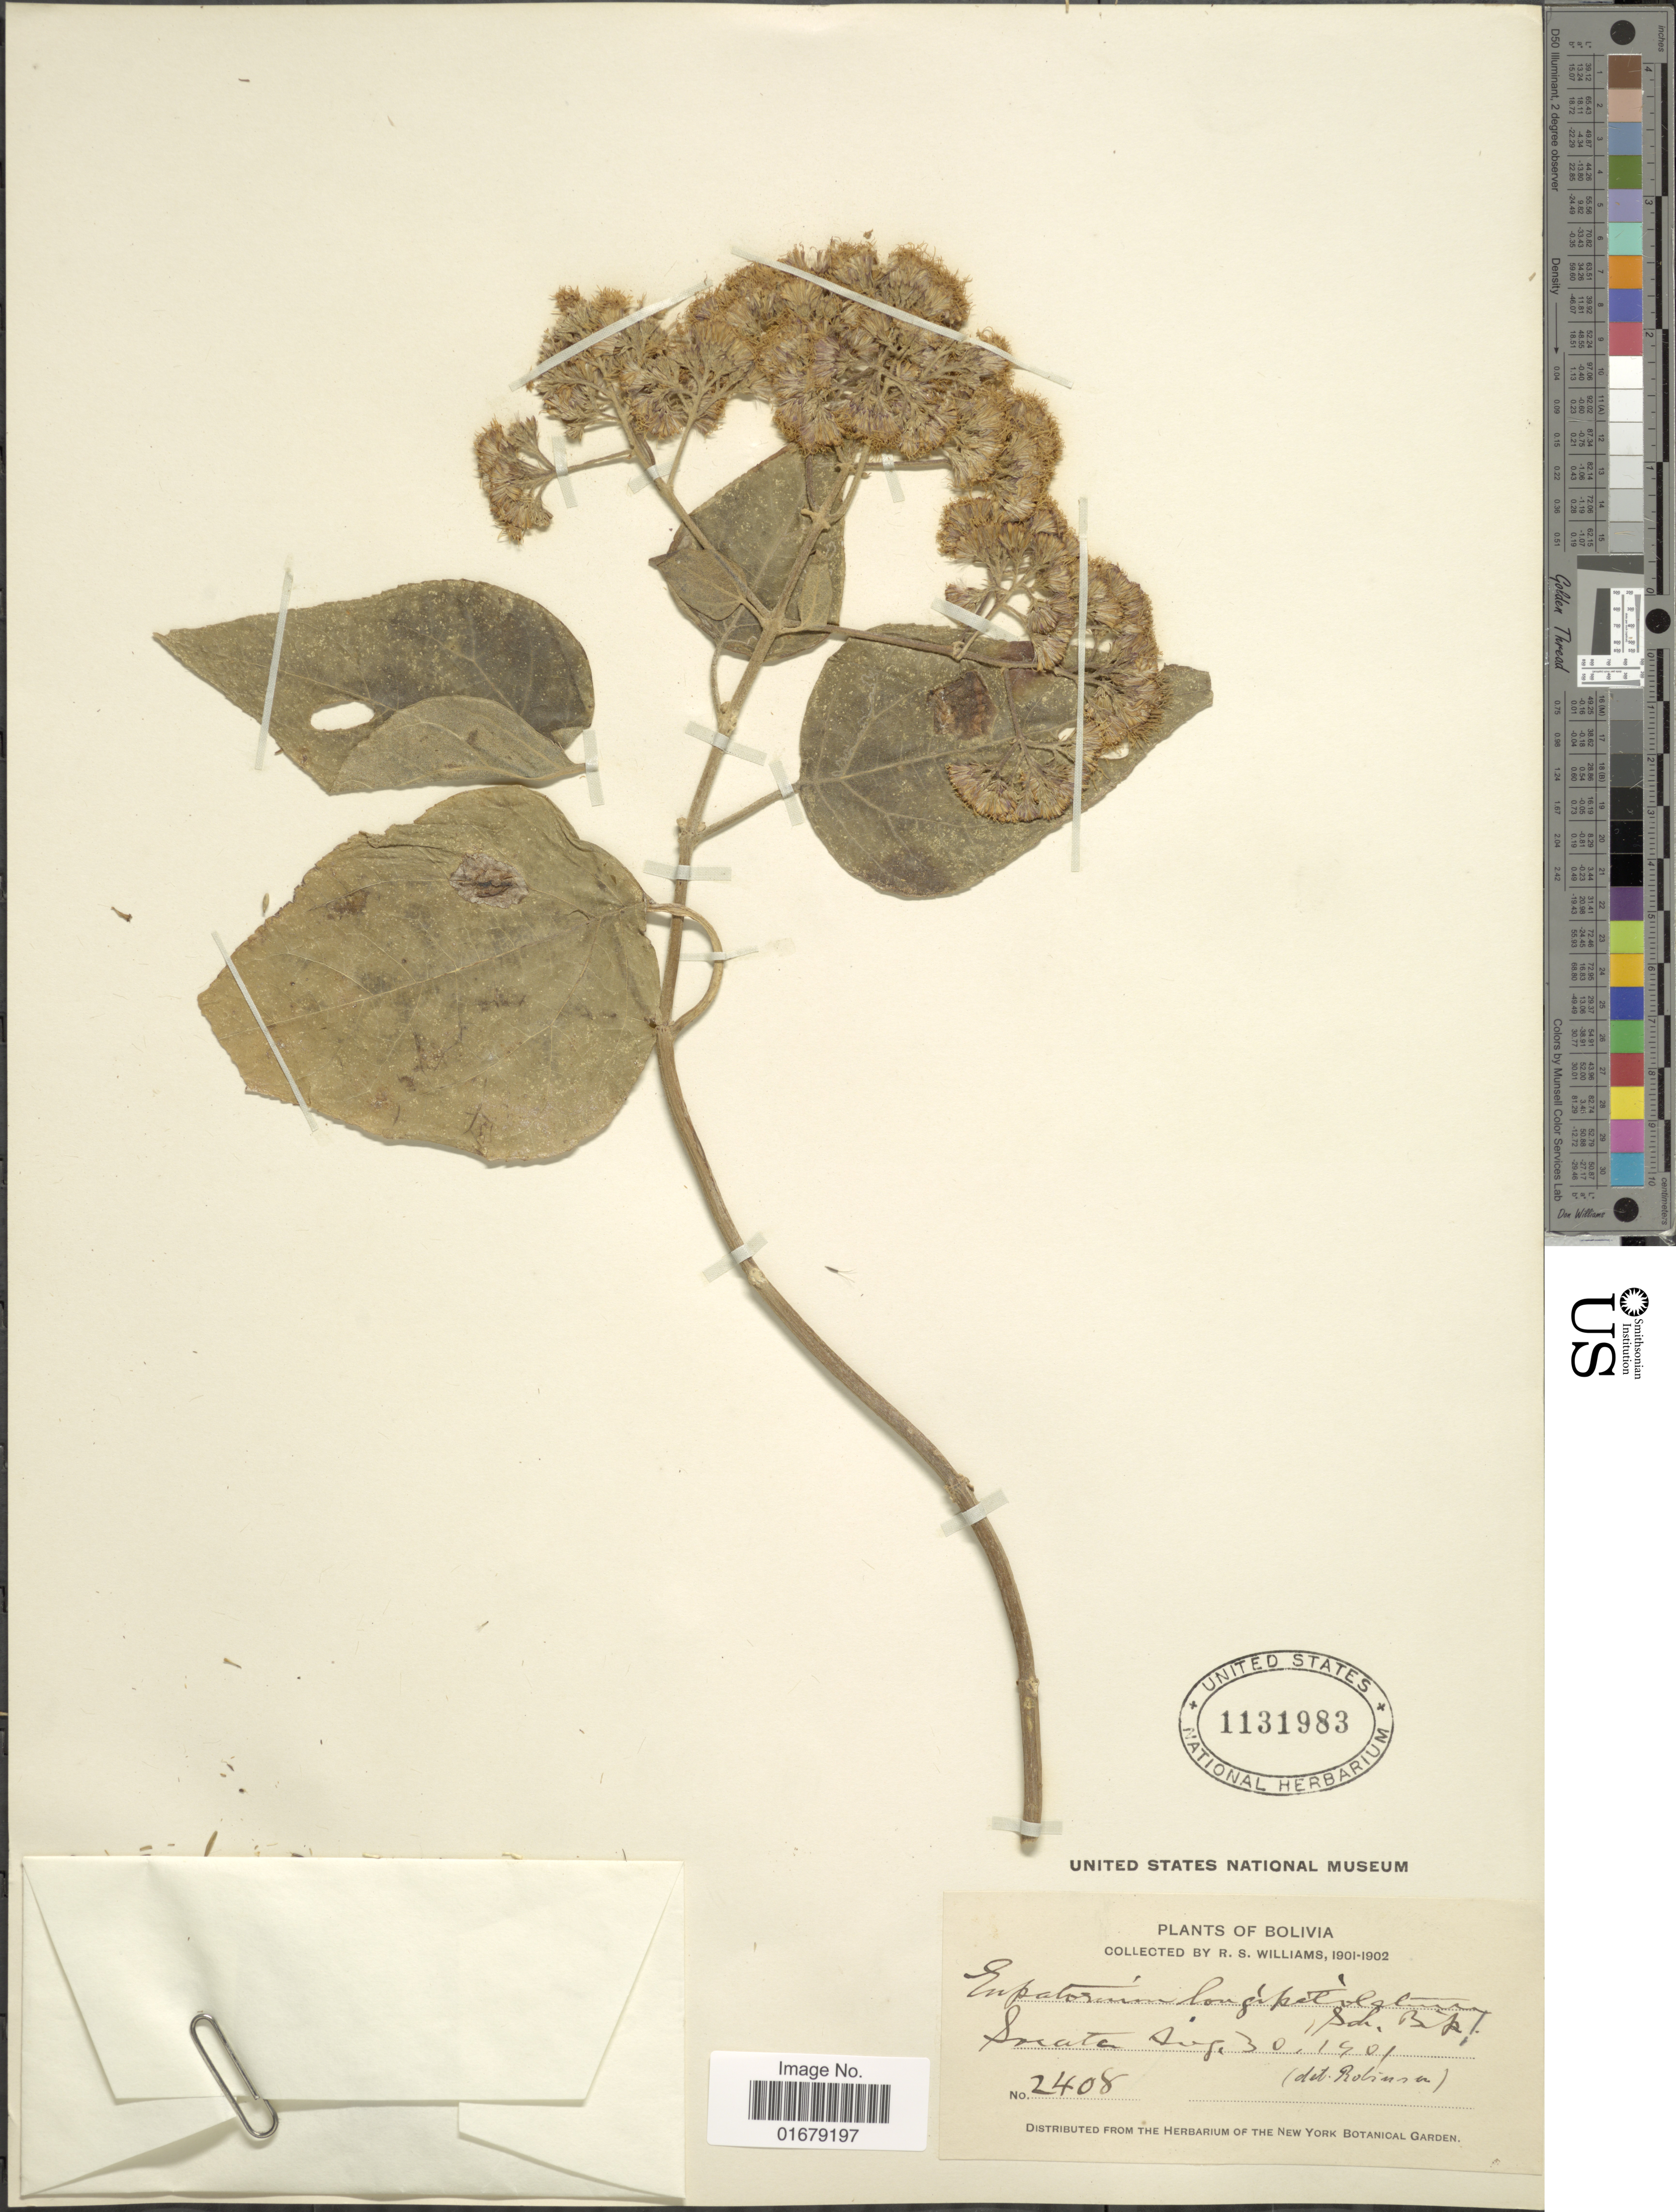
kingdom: Plantae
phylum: Tracheophyta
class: Magnoliopsida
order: Asterales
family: Asteraceae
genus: Kaunia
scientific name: Kaunia longipetiolata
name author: (Sch. Bip. ex Rusby) R.M. King & H. Rob.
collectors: R. S. Williams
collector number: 2408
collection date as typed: Aug. 30, 1901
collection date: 1901-08-30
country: Bolivia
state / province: La Páz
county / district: Larecaja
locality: Sorata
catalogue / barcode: US 1131983